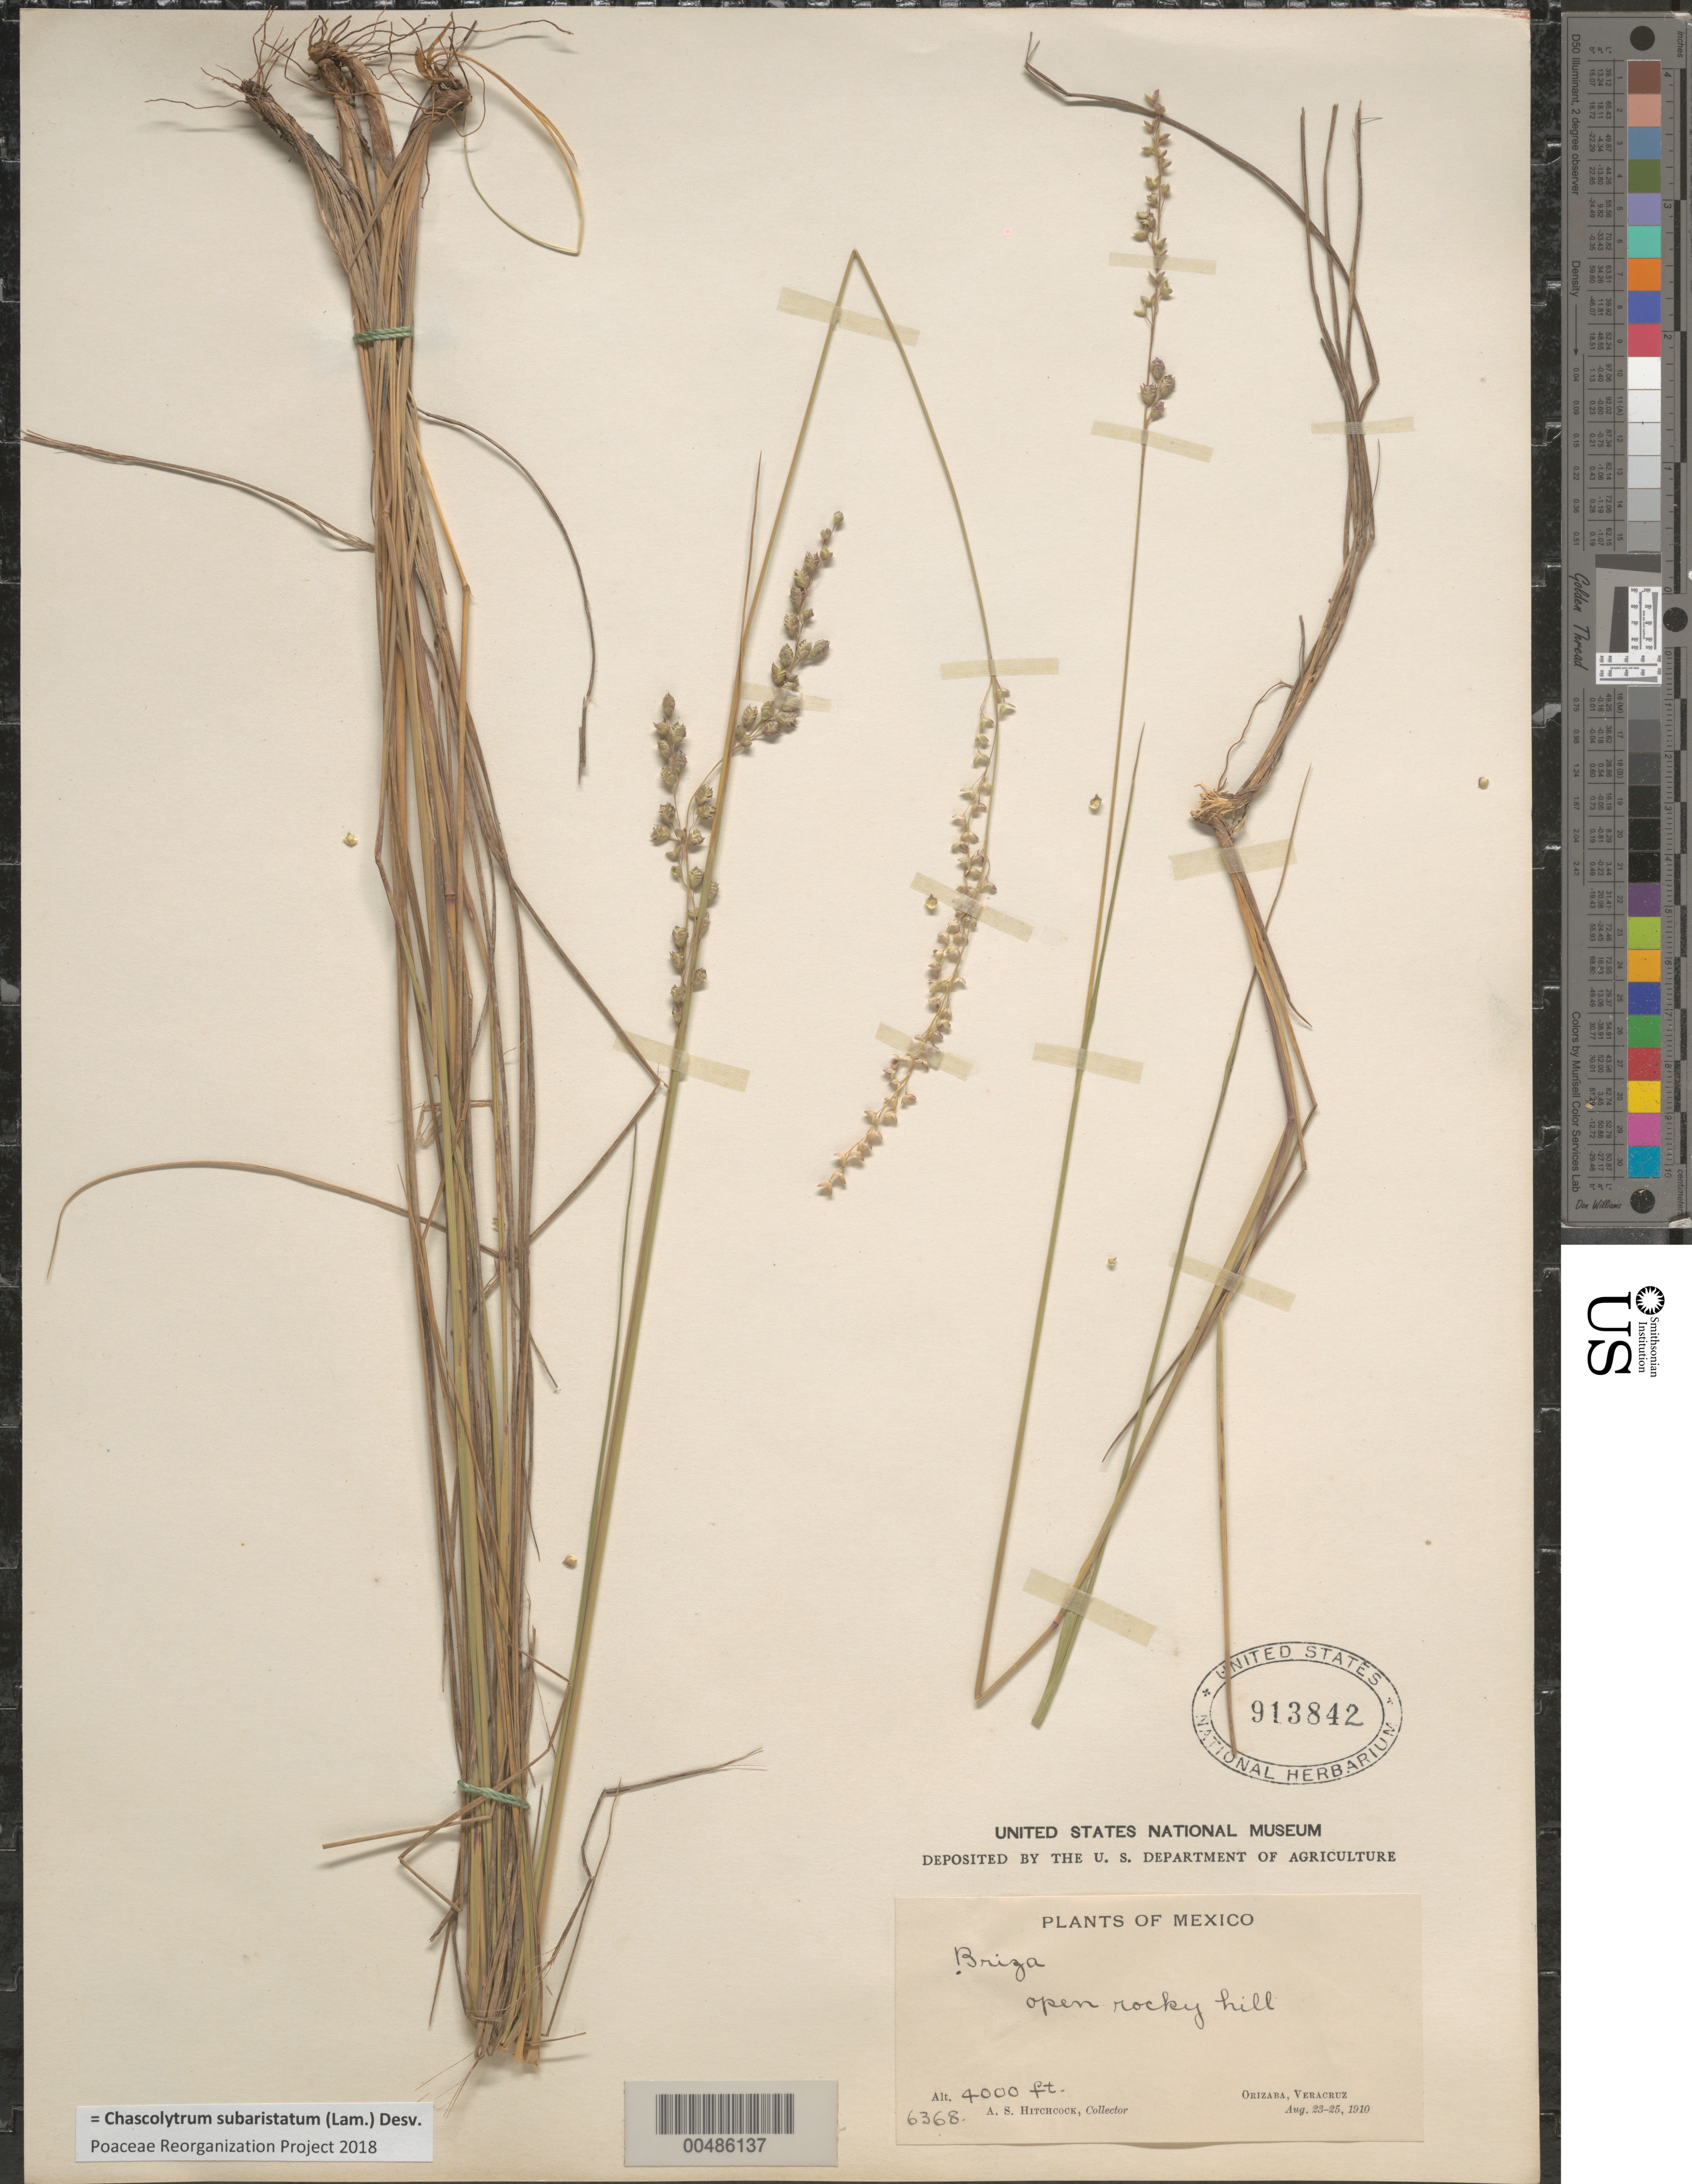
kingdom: Plantae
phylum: Tracheophyta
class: Liliopsida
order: Poales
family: Poaceae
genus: Chascolytrum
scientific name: Chascolytrum subaristatum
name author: (Lam.) Desv.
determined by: Poaceae Reorganization Project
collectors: A. S. Hitchcock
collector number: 6368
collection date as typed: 23 Aug 1910 to 25 Aug 1910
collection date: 1910-08-23/1910-08-25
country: Mexico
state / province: Veracruz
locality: Orizaba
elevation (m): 1219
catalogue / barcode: US 913842